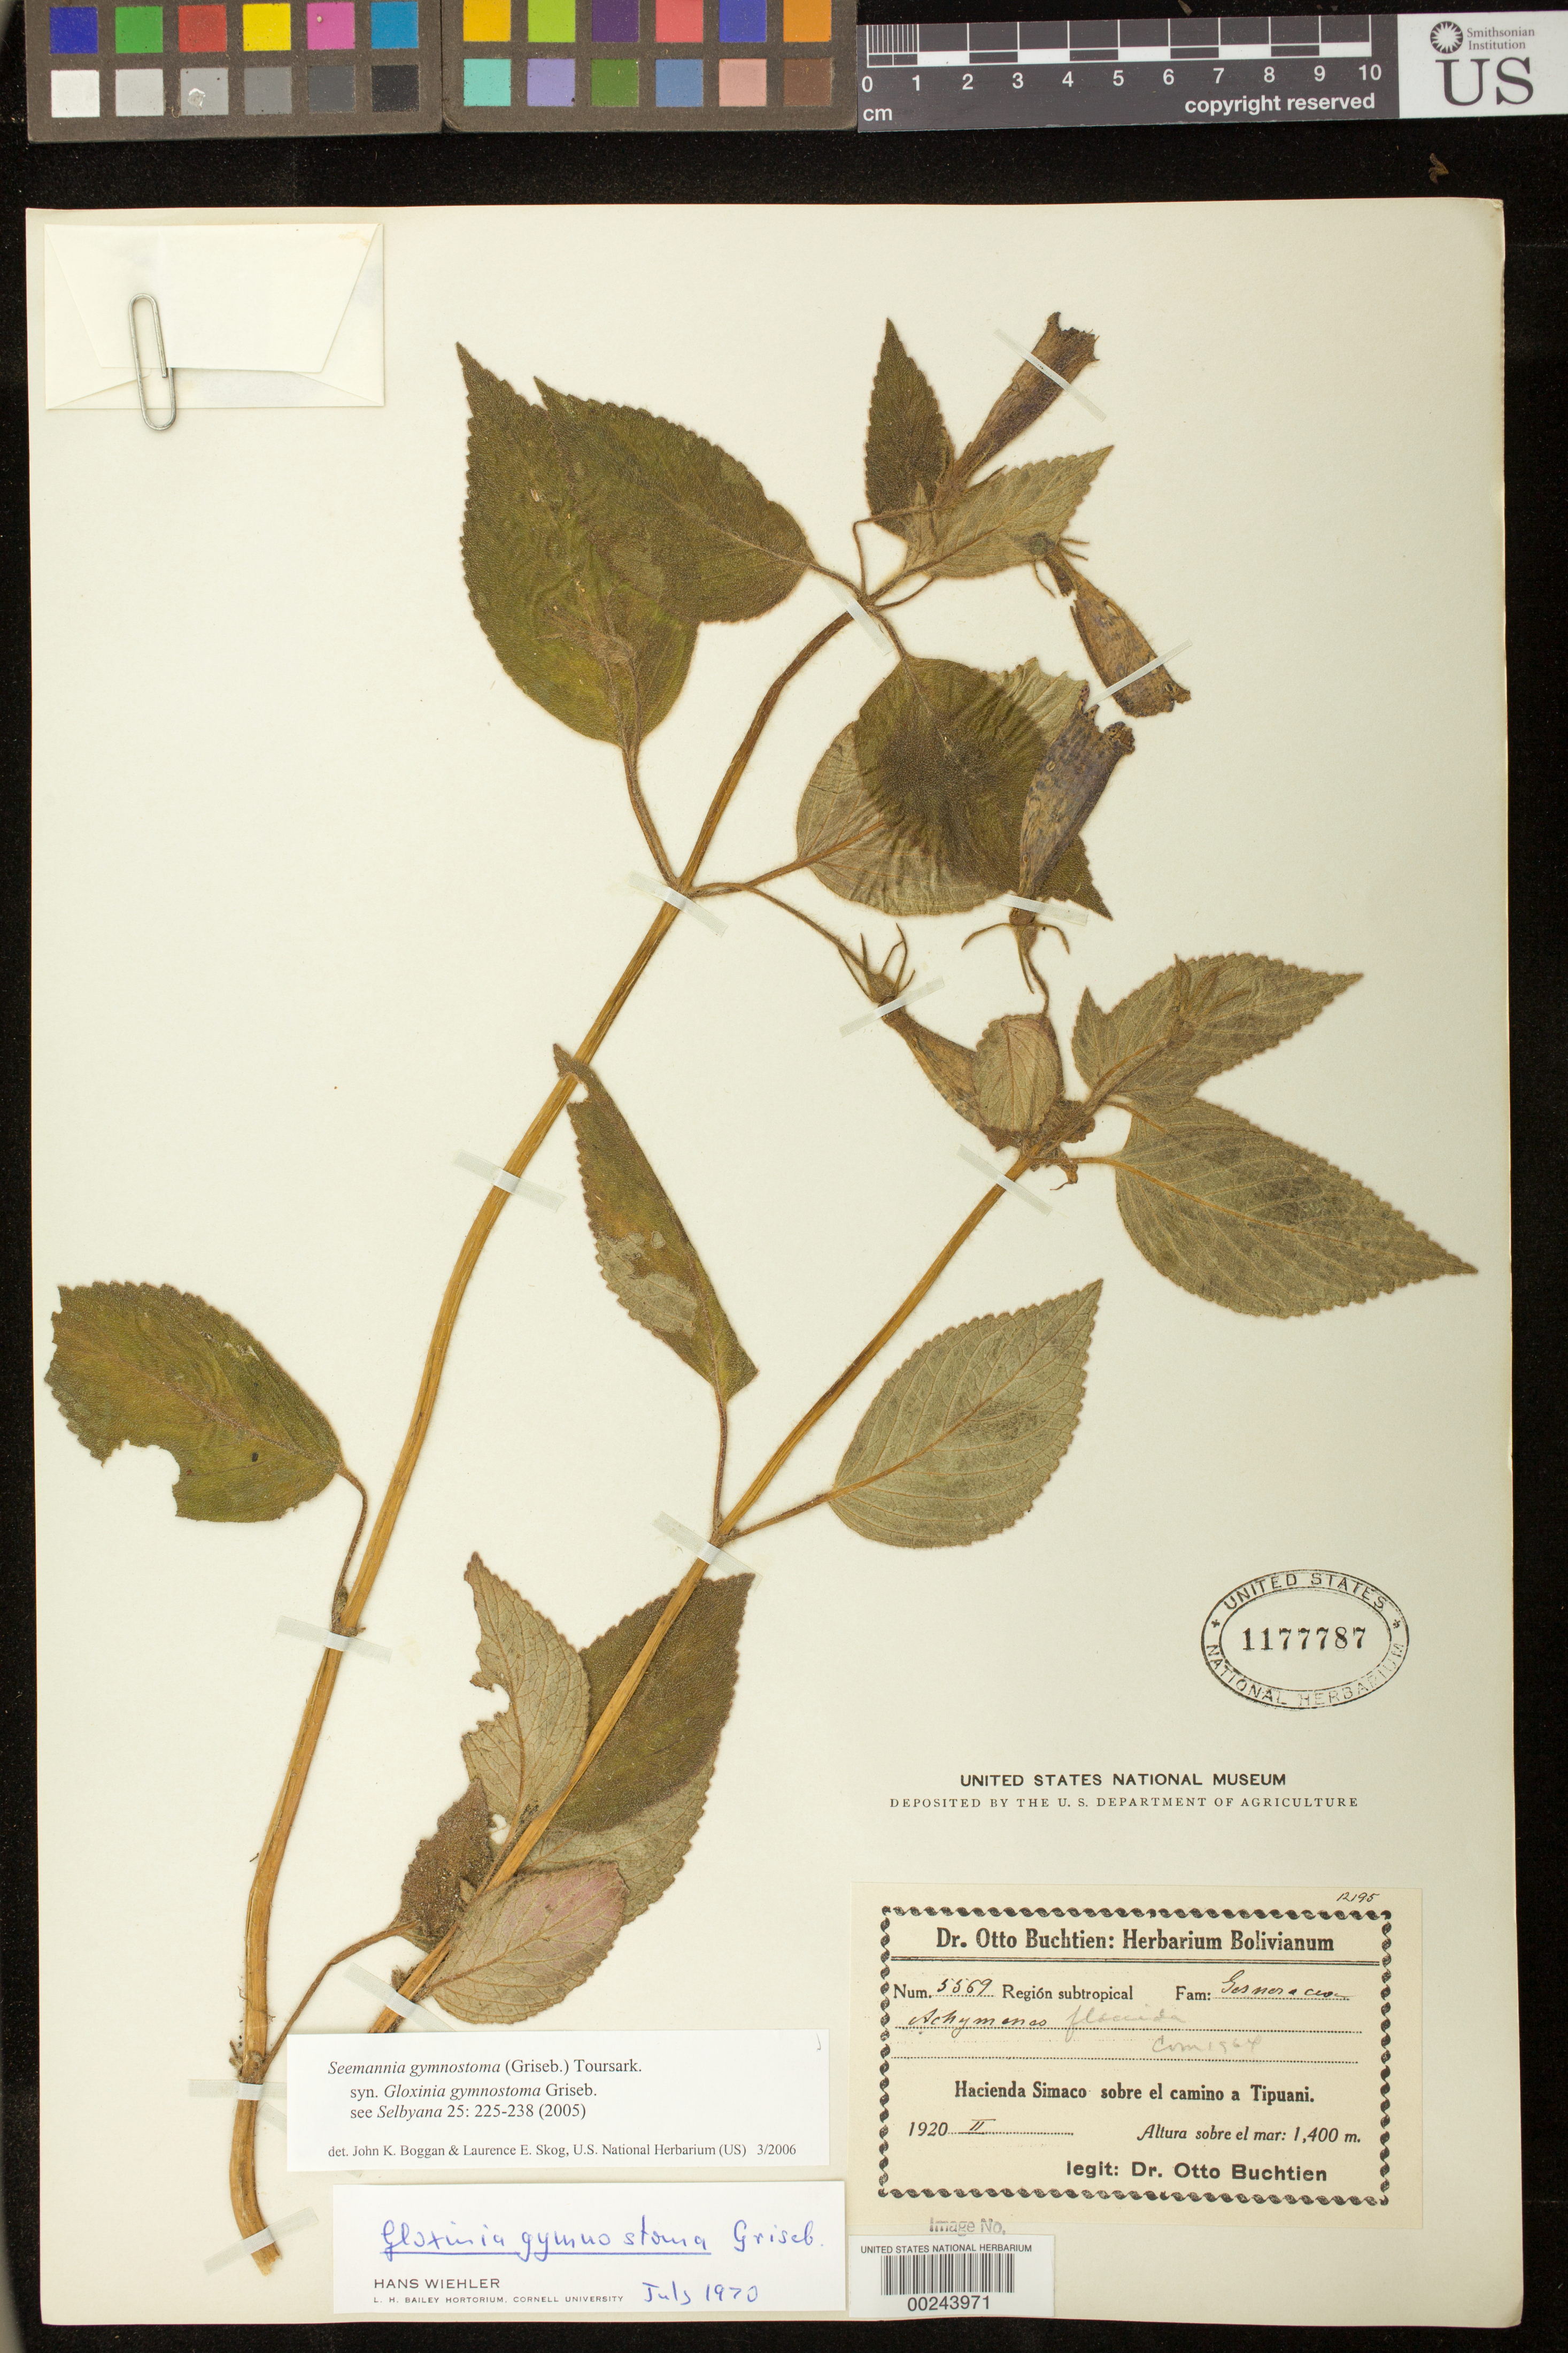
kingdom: Plantae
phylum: Tracheophyta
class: Magnoliopsida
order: Lamiales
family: Gesneriaceae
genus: Seemannia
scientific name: Seemannia gymnostoma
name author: (Griseb.) Toursark.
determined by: Boggan, J. K.; Skog, L. E.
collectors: O. Buchtien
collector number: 5569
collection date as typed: Feb 1920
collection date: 1920-02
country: Bolivia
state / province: La Paz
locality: Hacienda Simaco sobre el camino a Tipuani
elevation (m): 1400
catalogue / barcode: US 1177787